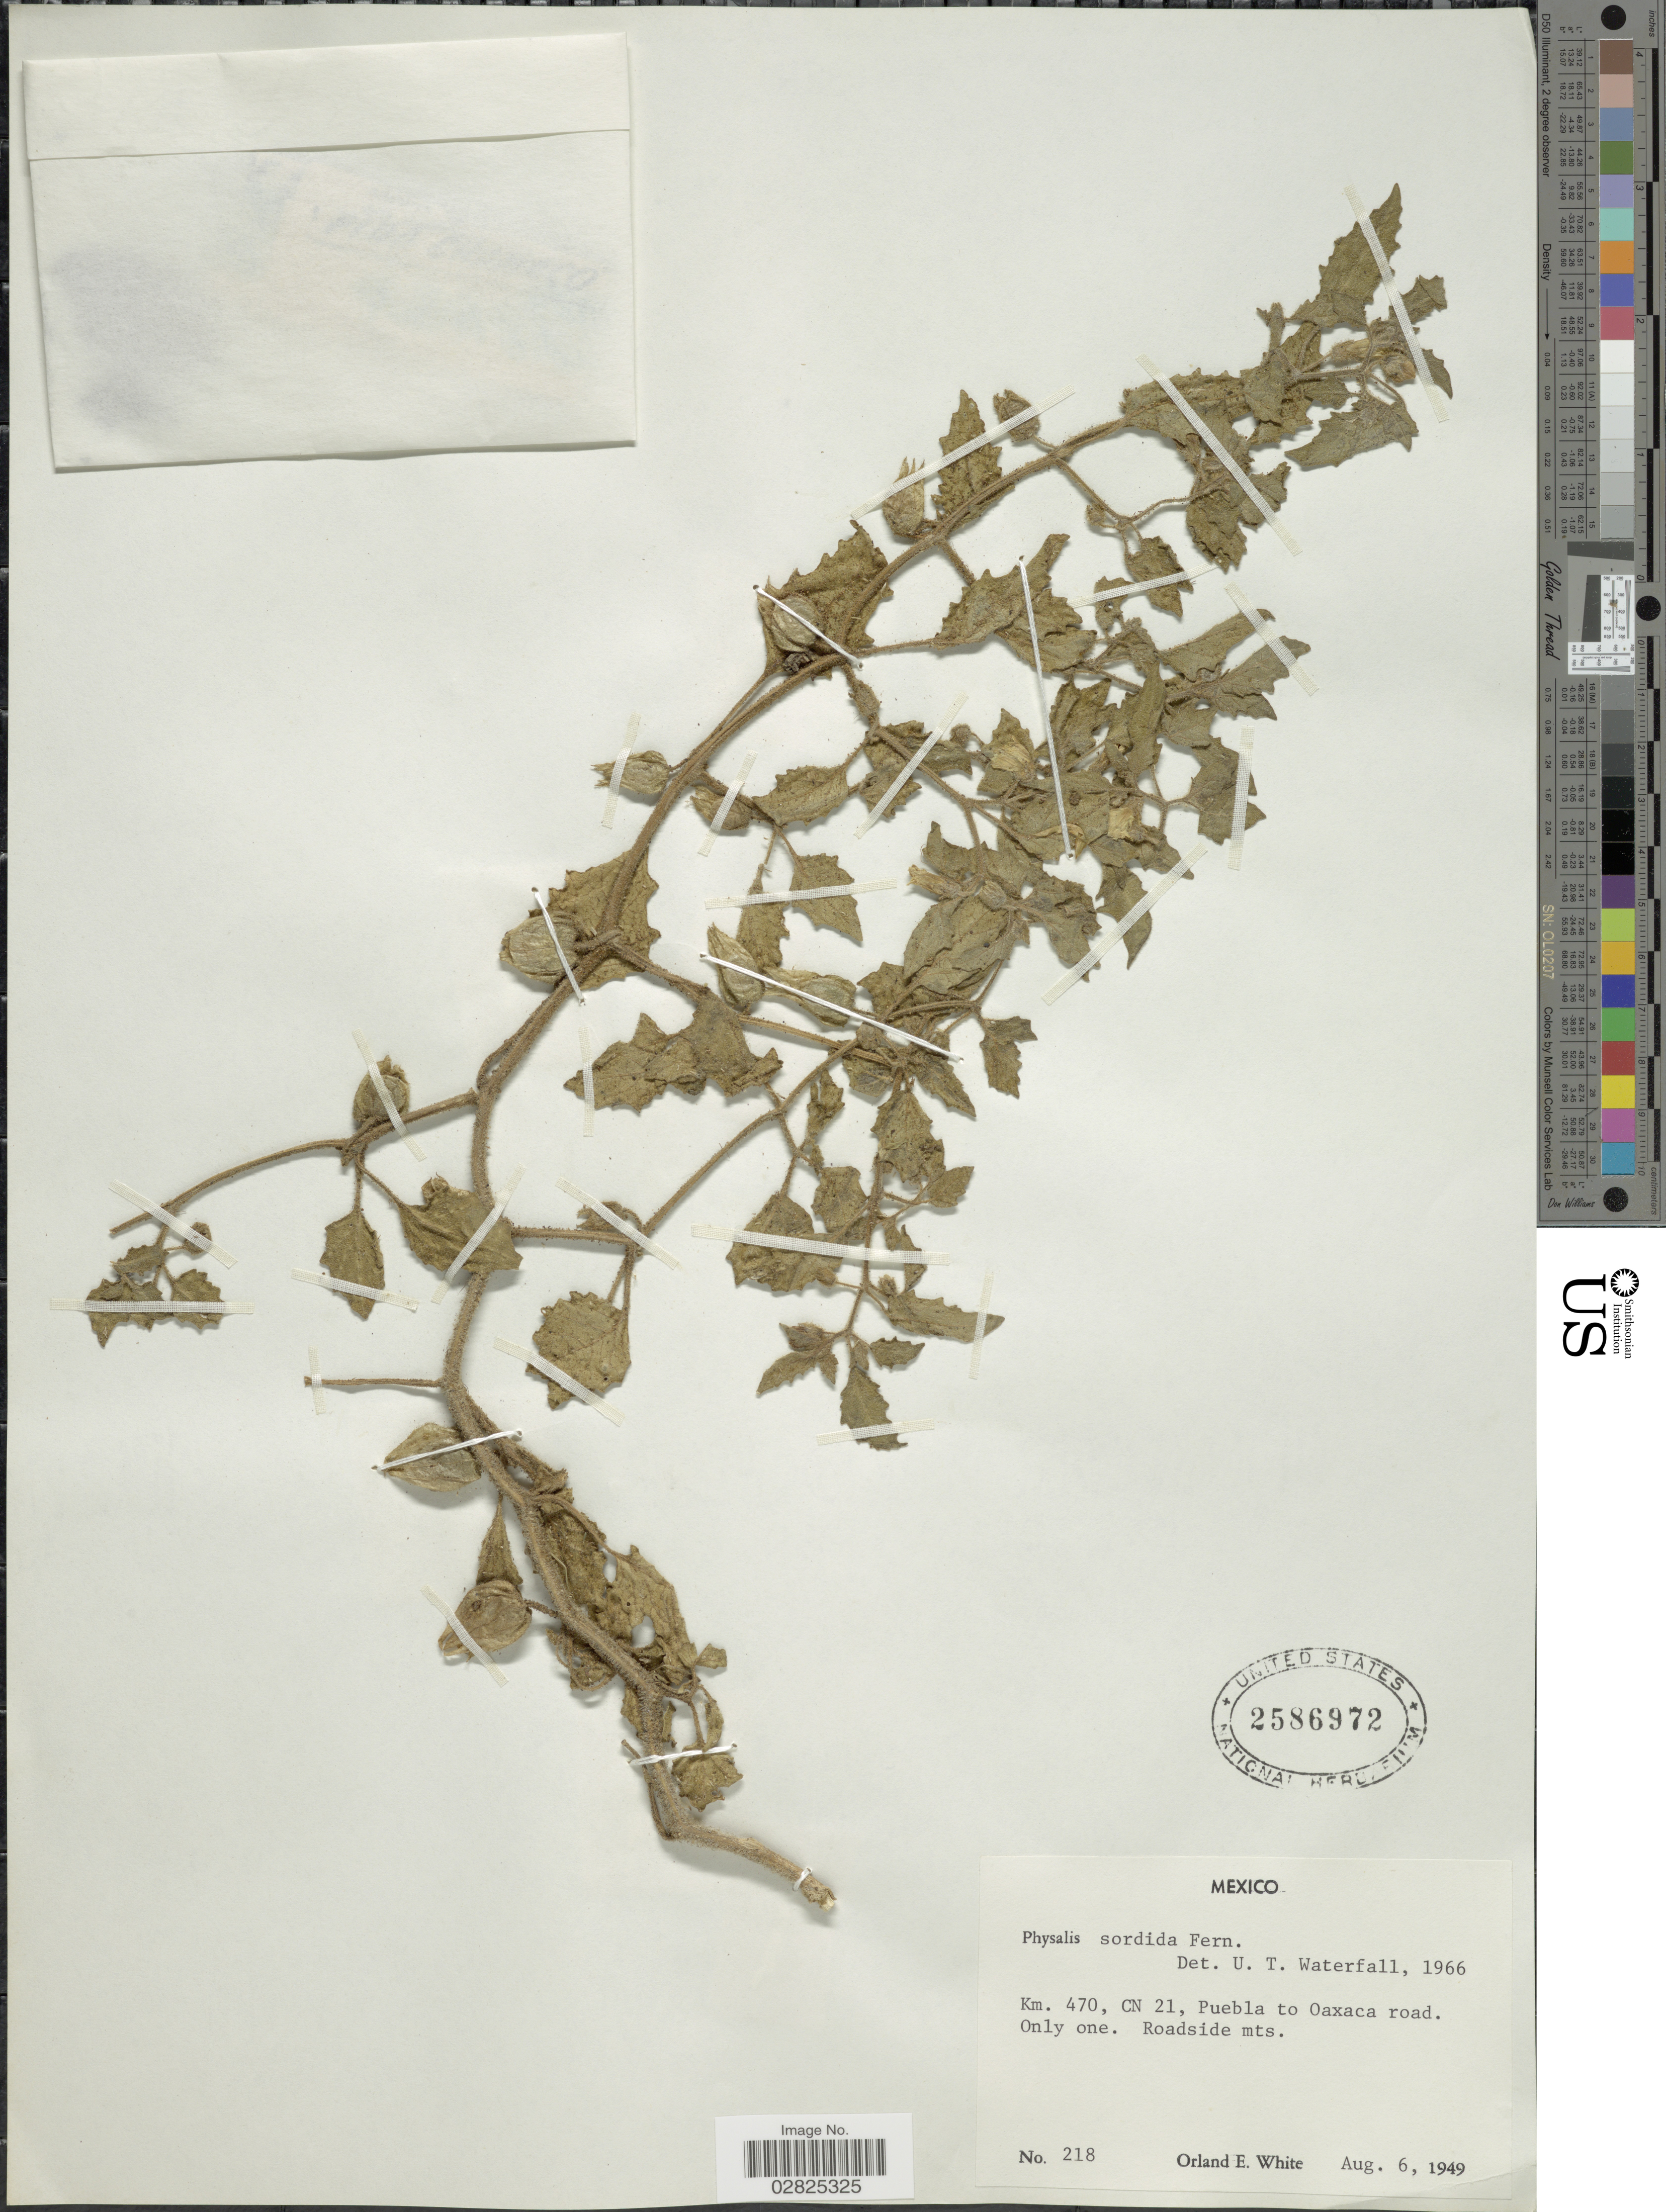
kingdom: Plantae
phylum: Tracheophyta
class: Magnoliopsida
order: Solanales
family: Solanaceae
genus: Physalis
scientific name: Physalis sordida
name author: Fernald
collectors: O. E. White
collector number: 218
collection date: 1949-08-06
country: Mexico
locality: Km. 470, CN 21, Puebla to Oaxaca road.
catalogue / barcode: US 2586972